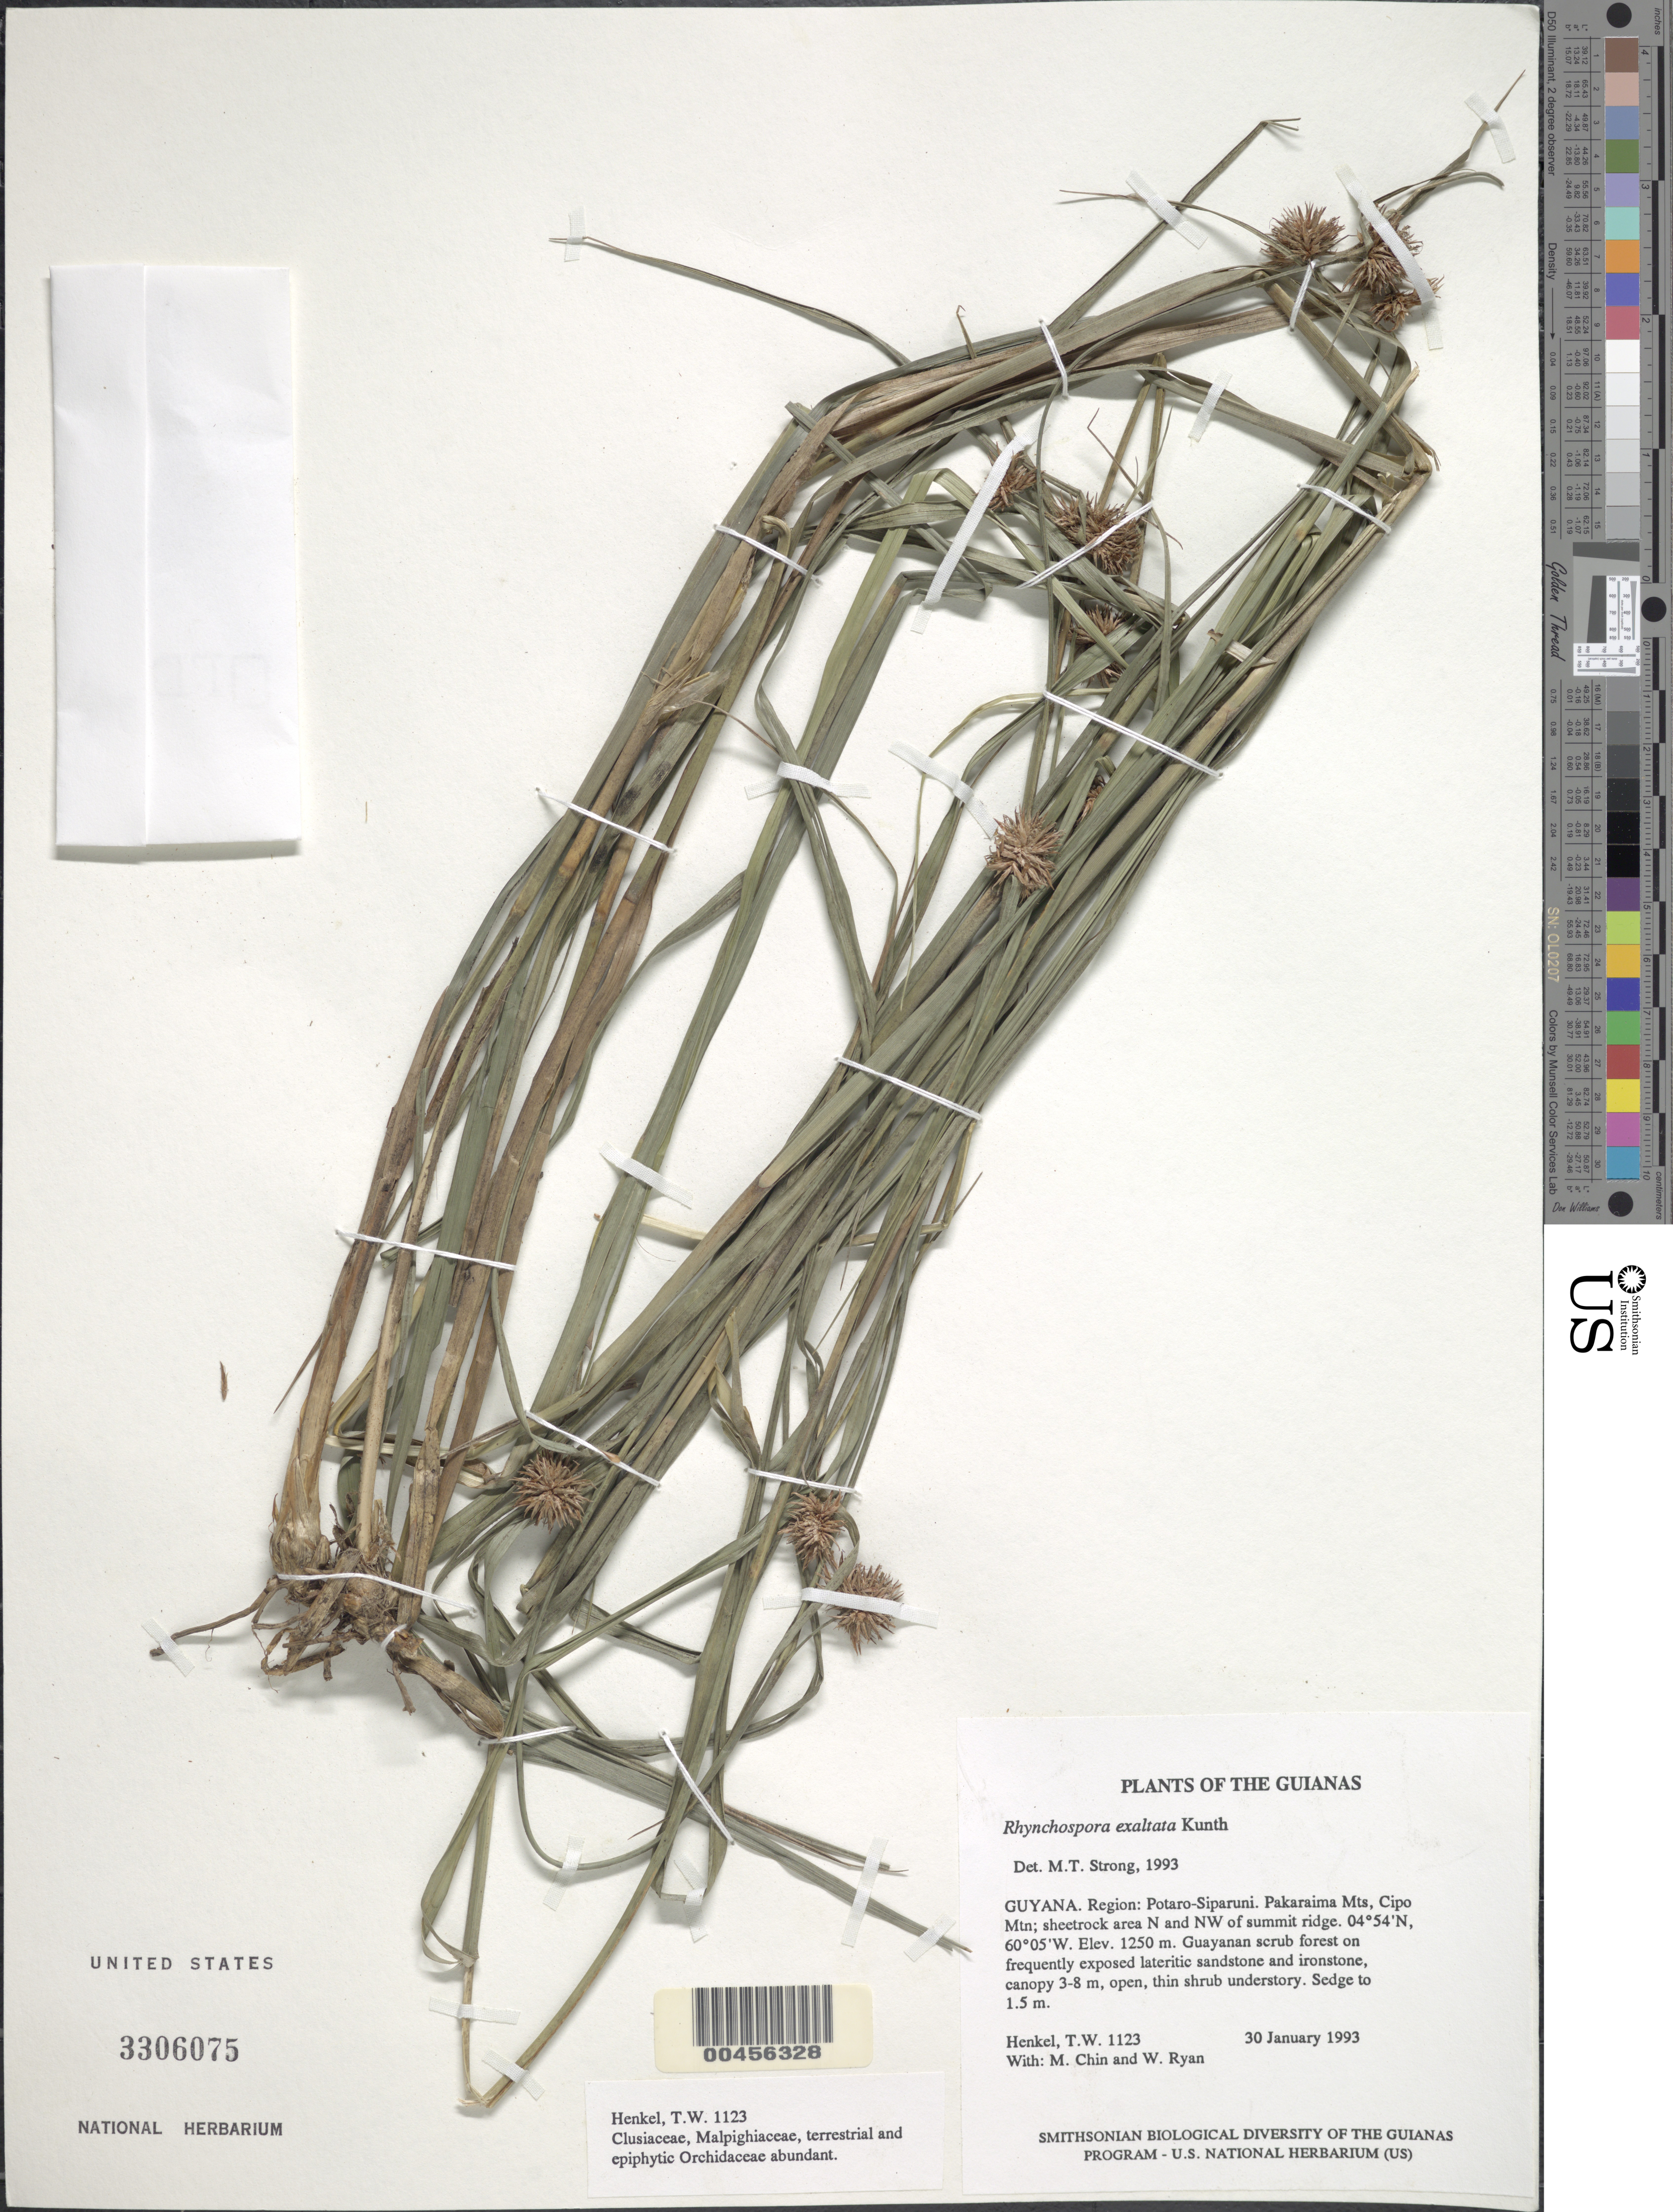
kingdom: Plantae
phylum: Tracheophyta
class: Liliopsida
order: Poales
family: Cyperaceae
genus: Rhynchospora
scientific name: Rhynchospora exaltata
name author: Kunth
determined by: Strong, M. T., (US), Smithsonian Institution - National Museum of Natural History (UNITED STATES)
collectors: T. Henkel, M. Chin & W. Ryan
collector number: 1123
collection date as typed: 30 January 1993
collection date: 1993-01-30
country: Guyana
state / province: Potaro-Siparuni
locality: Pakaraima Mts, Cipo Mtn; sheetrock area N and NW of summit ridge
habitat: Guayanan scrub forest on frequently exposed lateritic sandstone and ironstone, canopy 3-8 m, open, thin shrub understory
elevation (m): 1250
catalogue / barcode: US 3306075